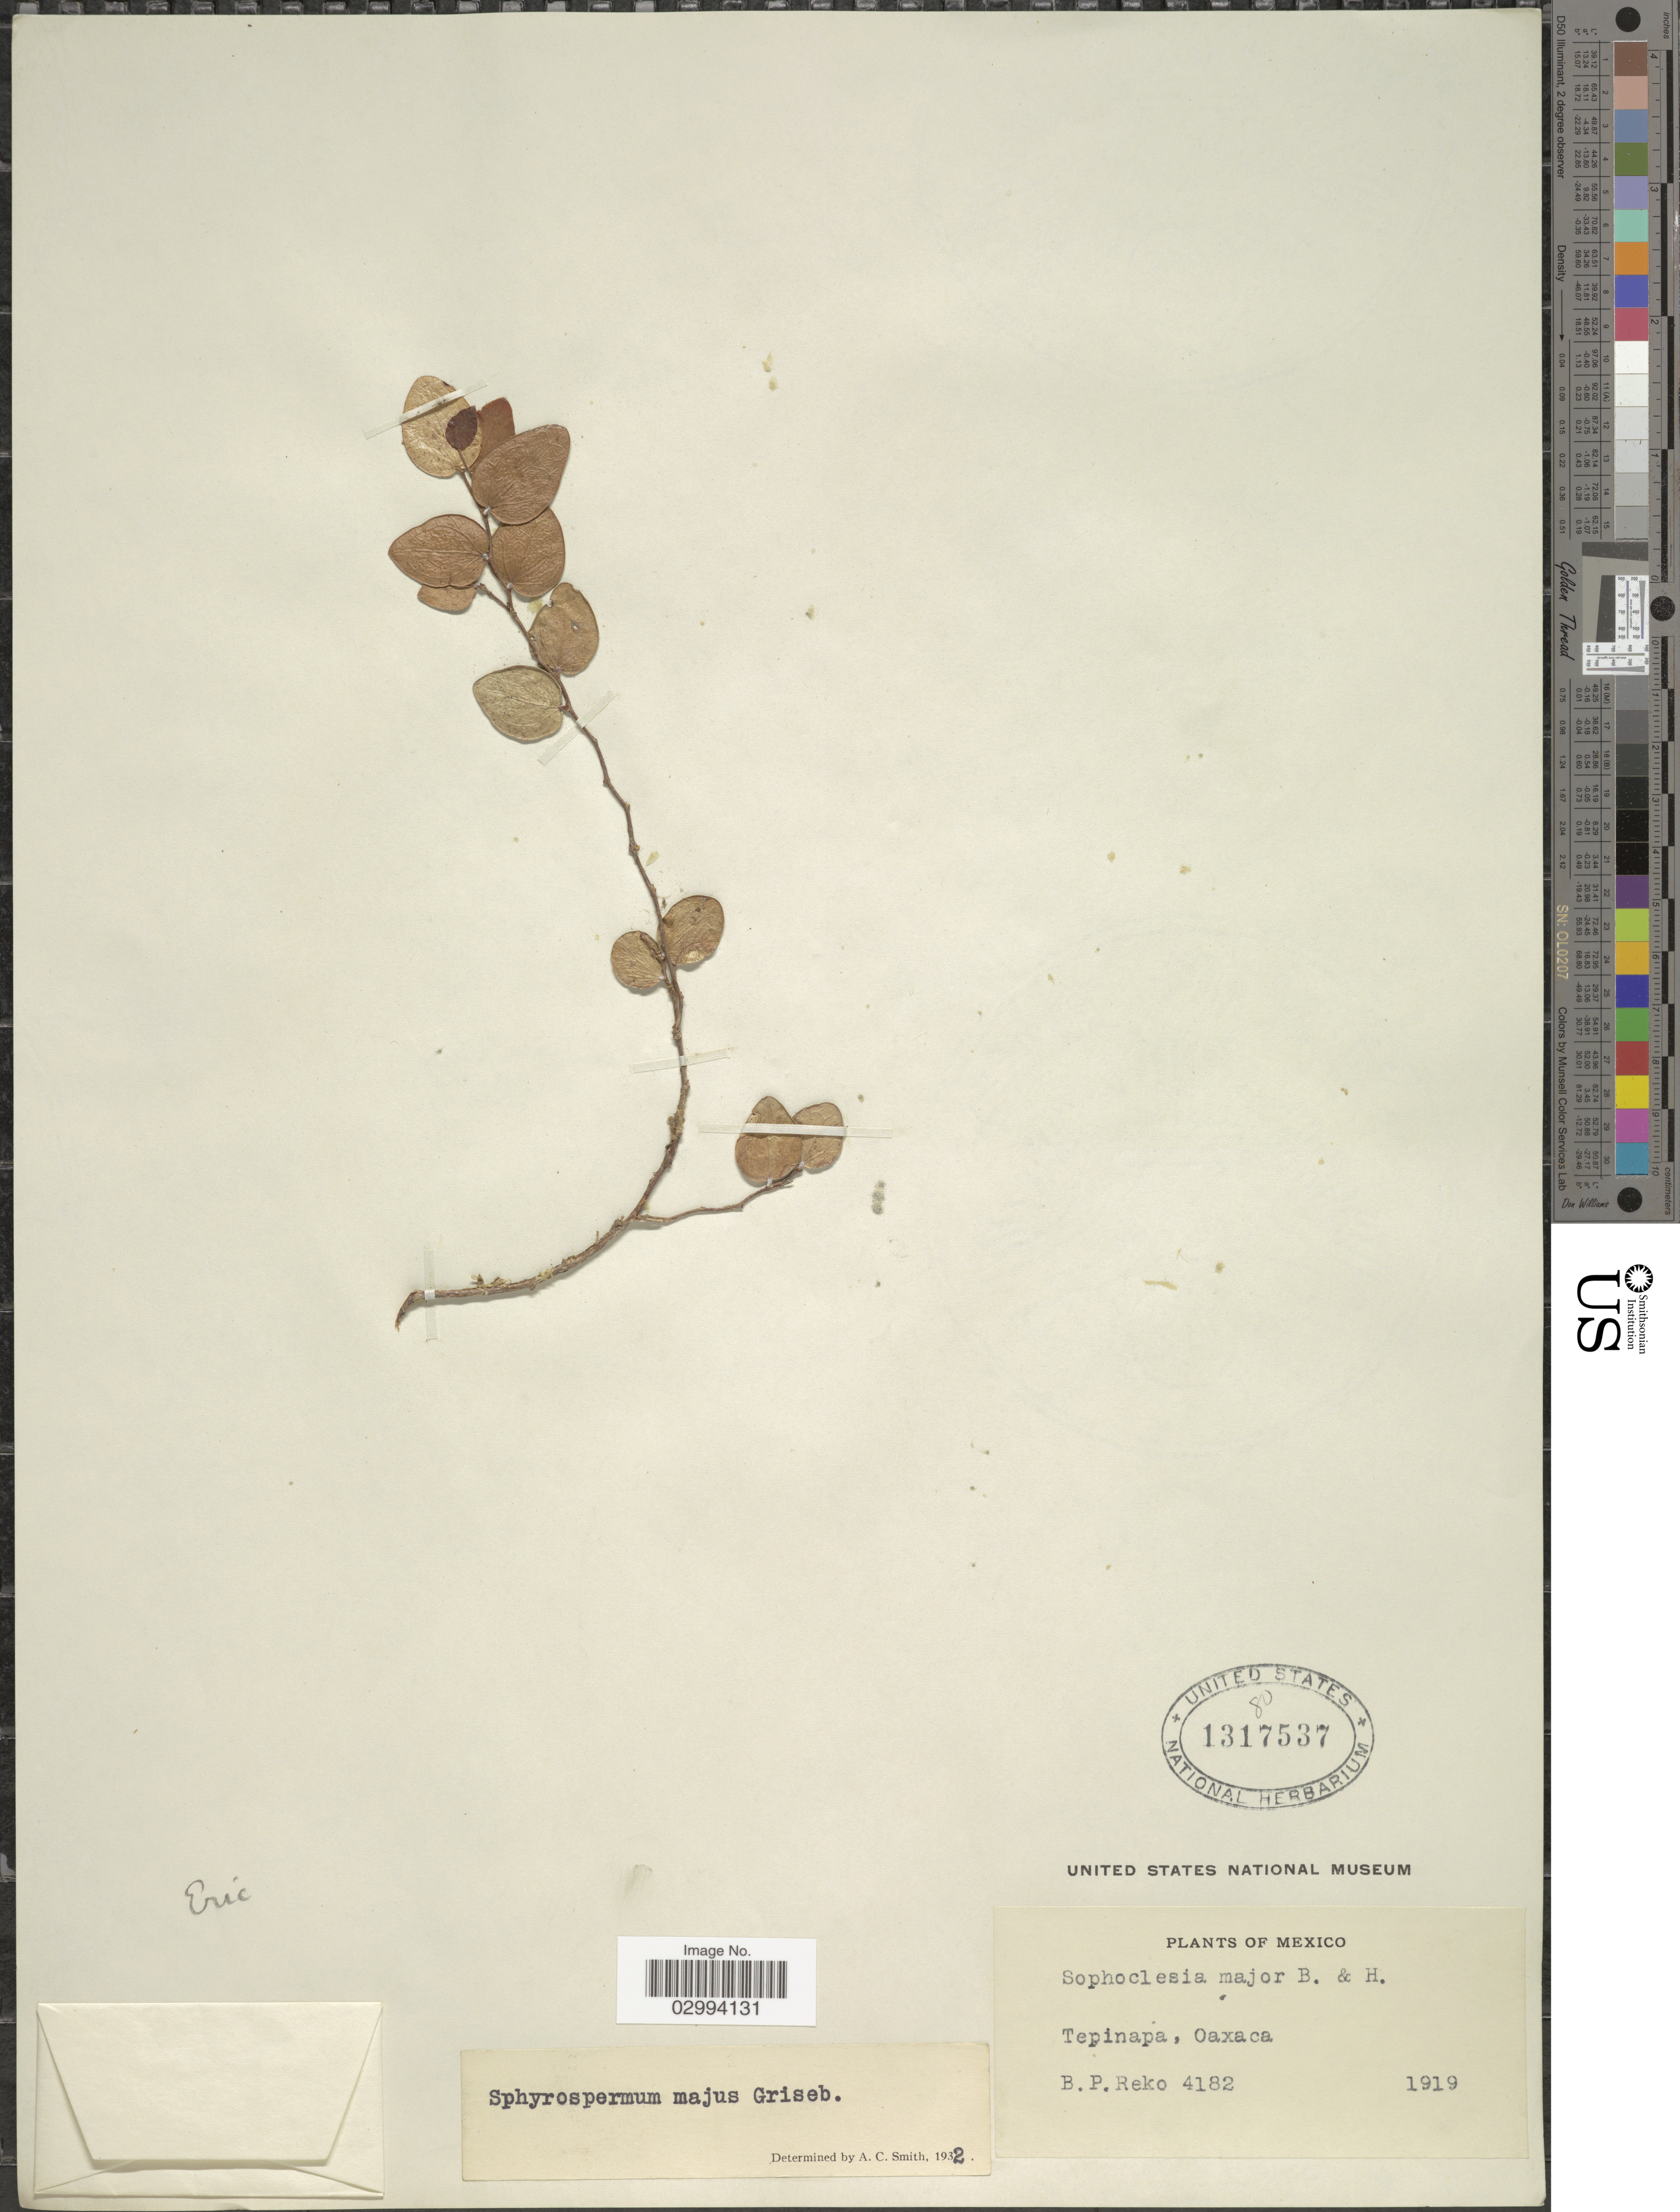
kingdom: Plantae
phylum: Tracheophyta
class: Magnoliopsida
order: Ericales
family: Ericaceae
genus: Sphyrospermum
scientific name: Sphyrospermum majus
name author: Griseb.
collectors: B. P. Reko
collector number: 4182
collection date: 1919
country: Mexico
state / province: Oaxaca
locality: Tepinapa.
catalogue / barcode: US 1317537